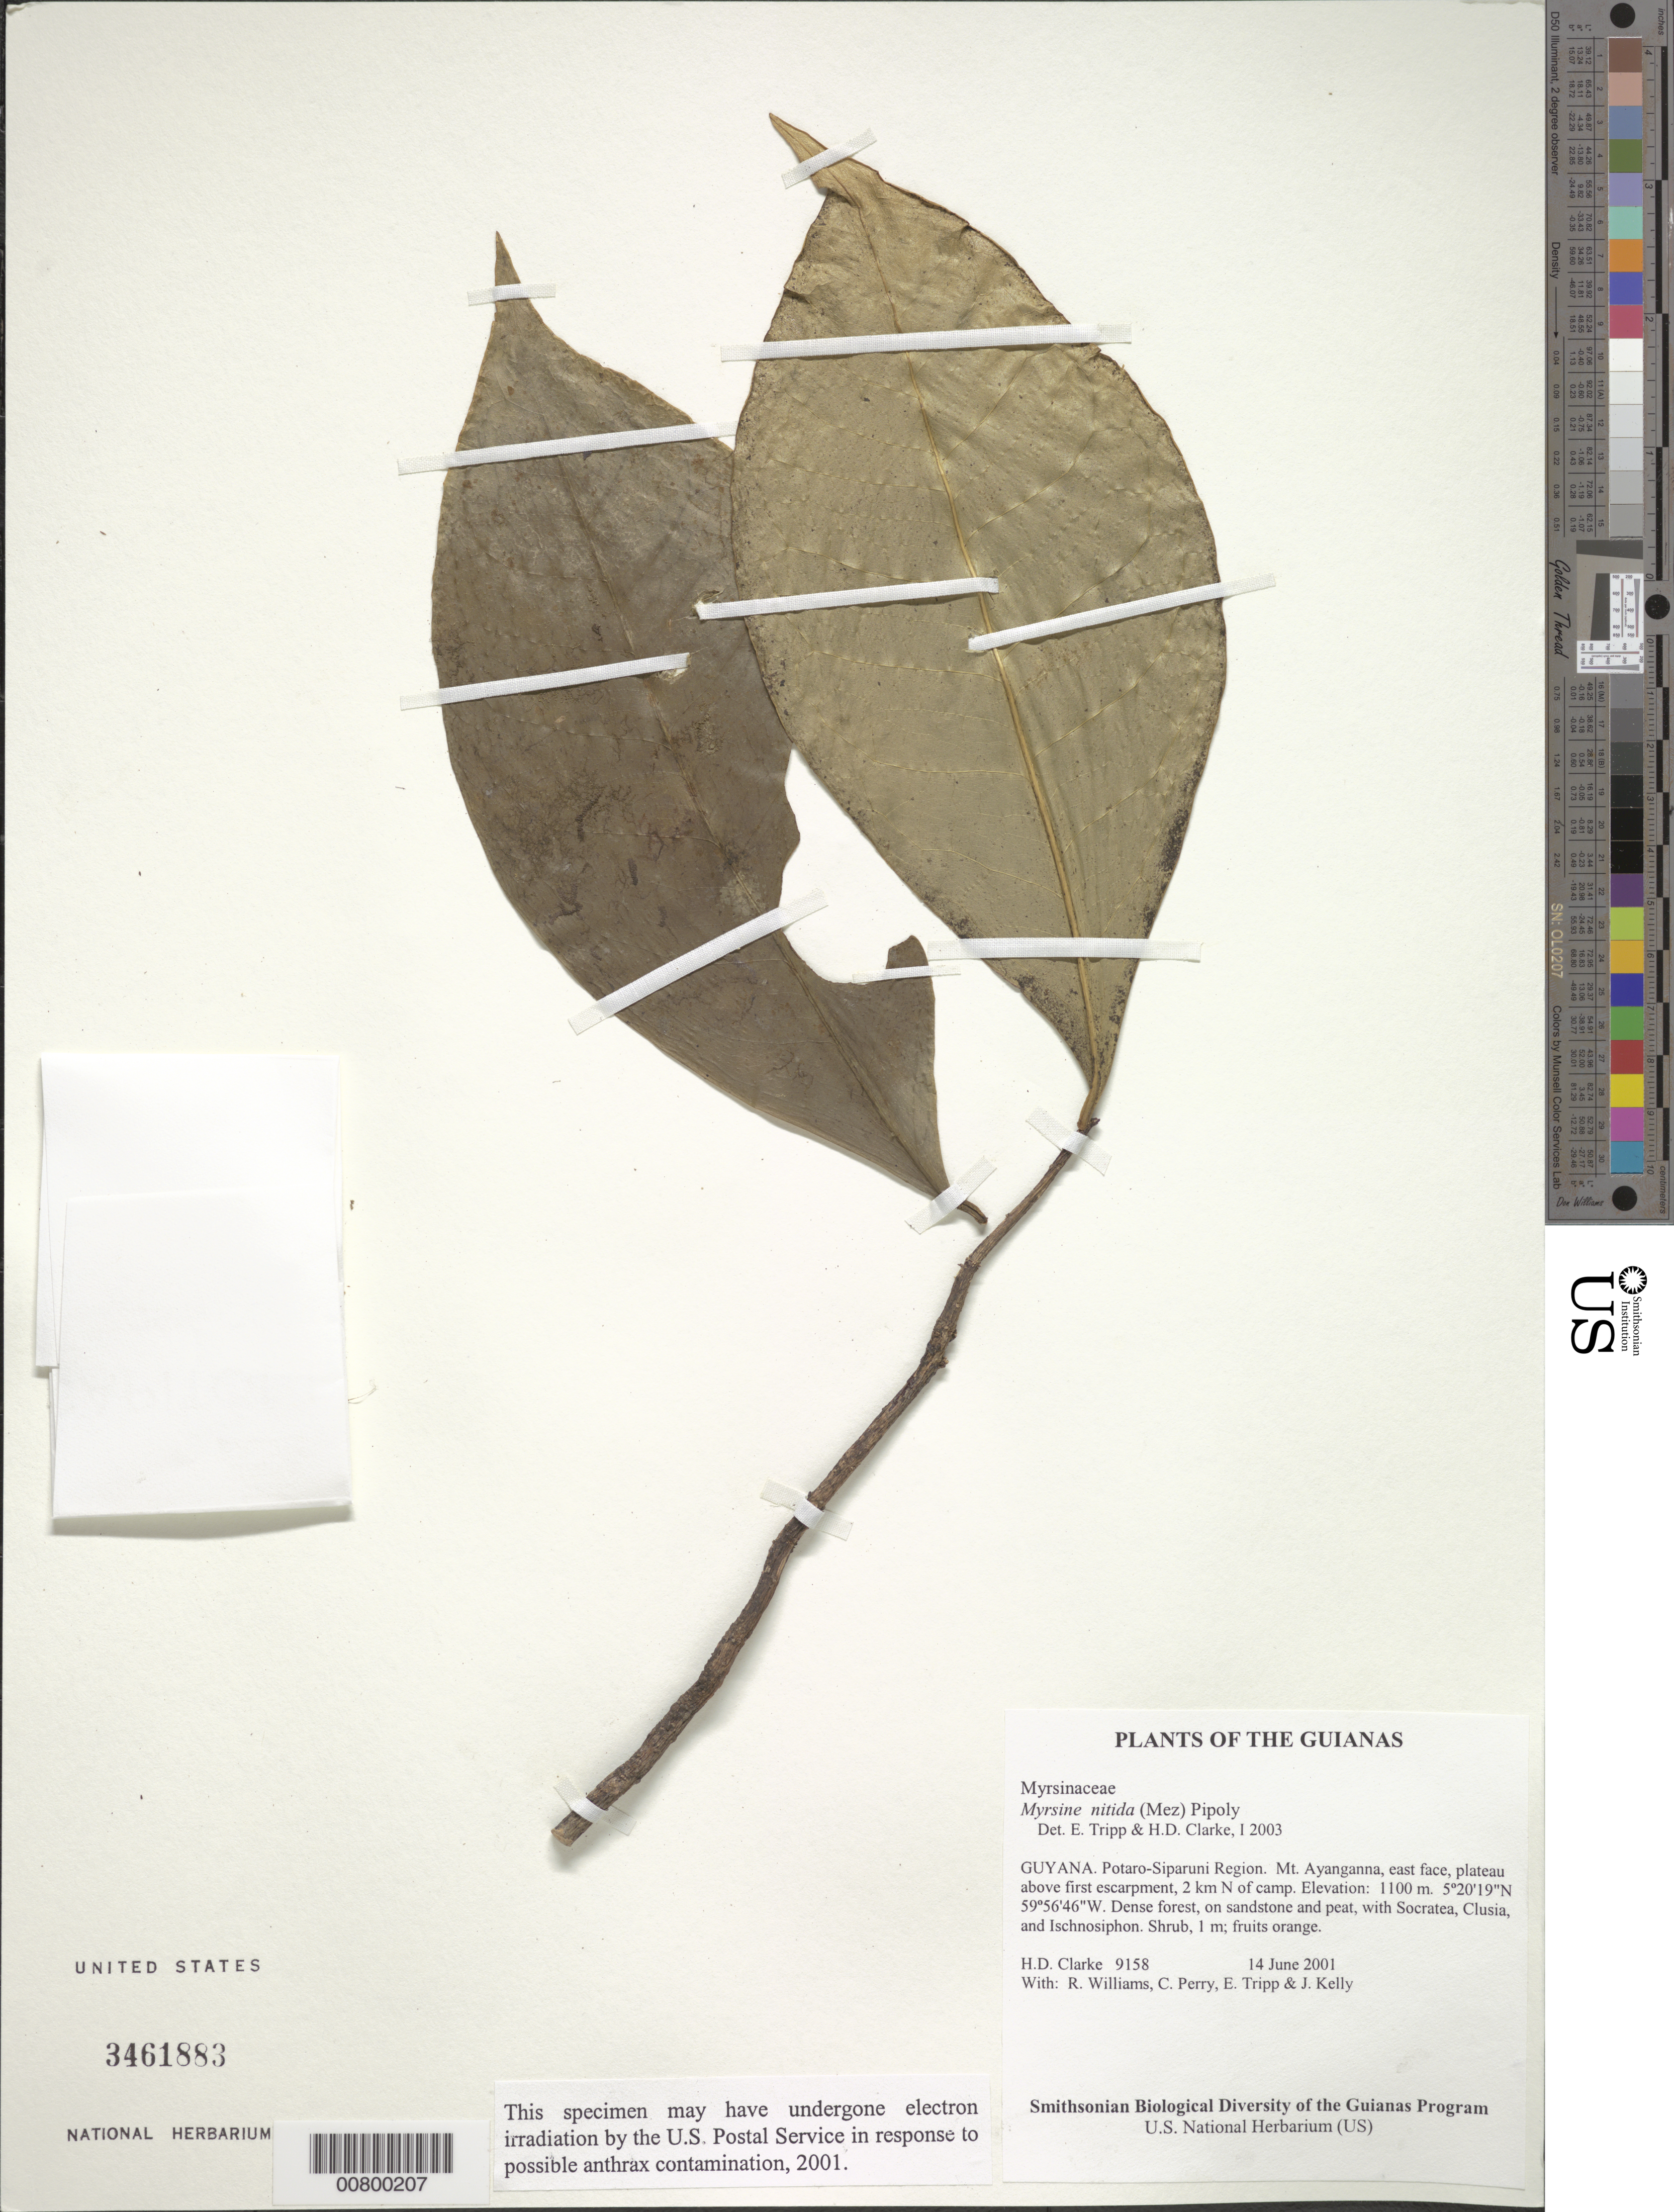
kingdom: Plantae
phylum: Tracheophyta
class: Magnoliopsida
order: Ericales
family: Primulaceae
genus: Myrsine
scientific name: Myrsine nitida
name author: (Mez) Pipoly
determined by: Tripp, E. A.; Clarke, H. D.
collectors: H. D. Clarke, R. Williams, C. Perry, E. Tripp & J. Kelly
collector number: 9158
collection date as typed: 14 June 2001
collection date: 2001-06-14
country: Guyana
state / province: Potaro-Siparuni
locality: Mt. Ayanganna, east face, plateau above first escarpment, 2 km N of camp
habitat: Dense forest, on sandstone and peat, with Socratea, Clusia, and Ischnosiphon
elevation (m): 1100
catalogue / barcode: US 3461883